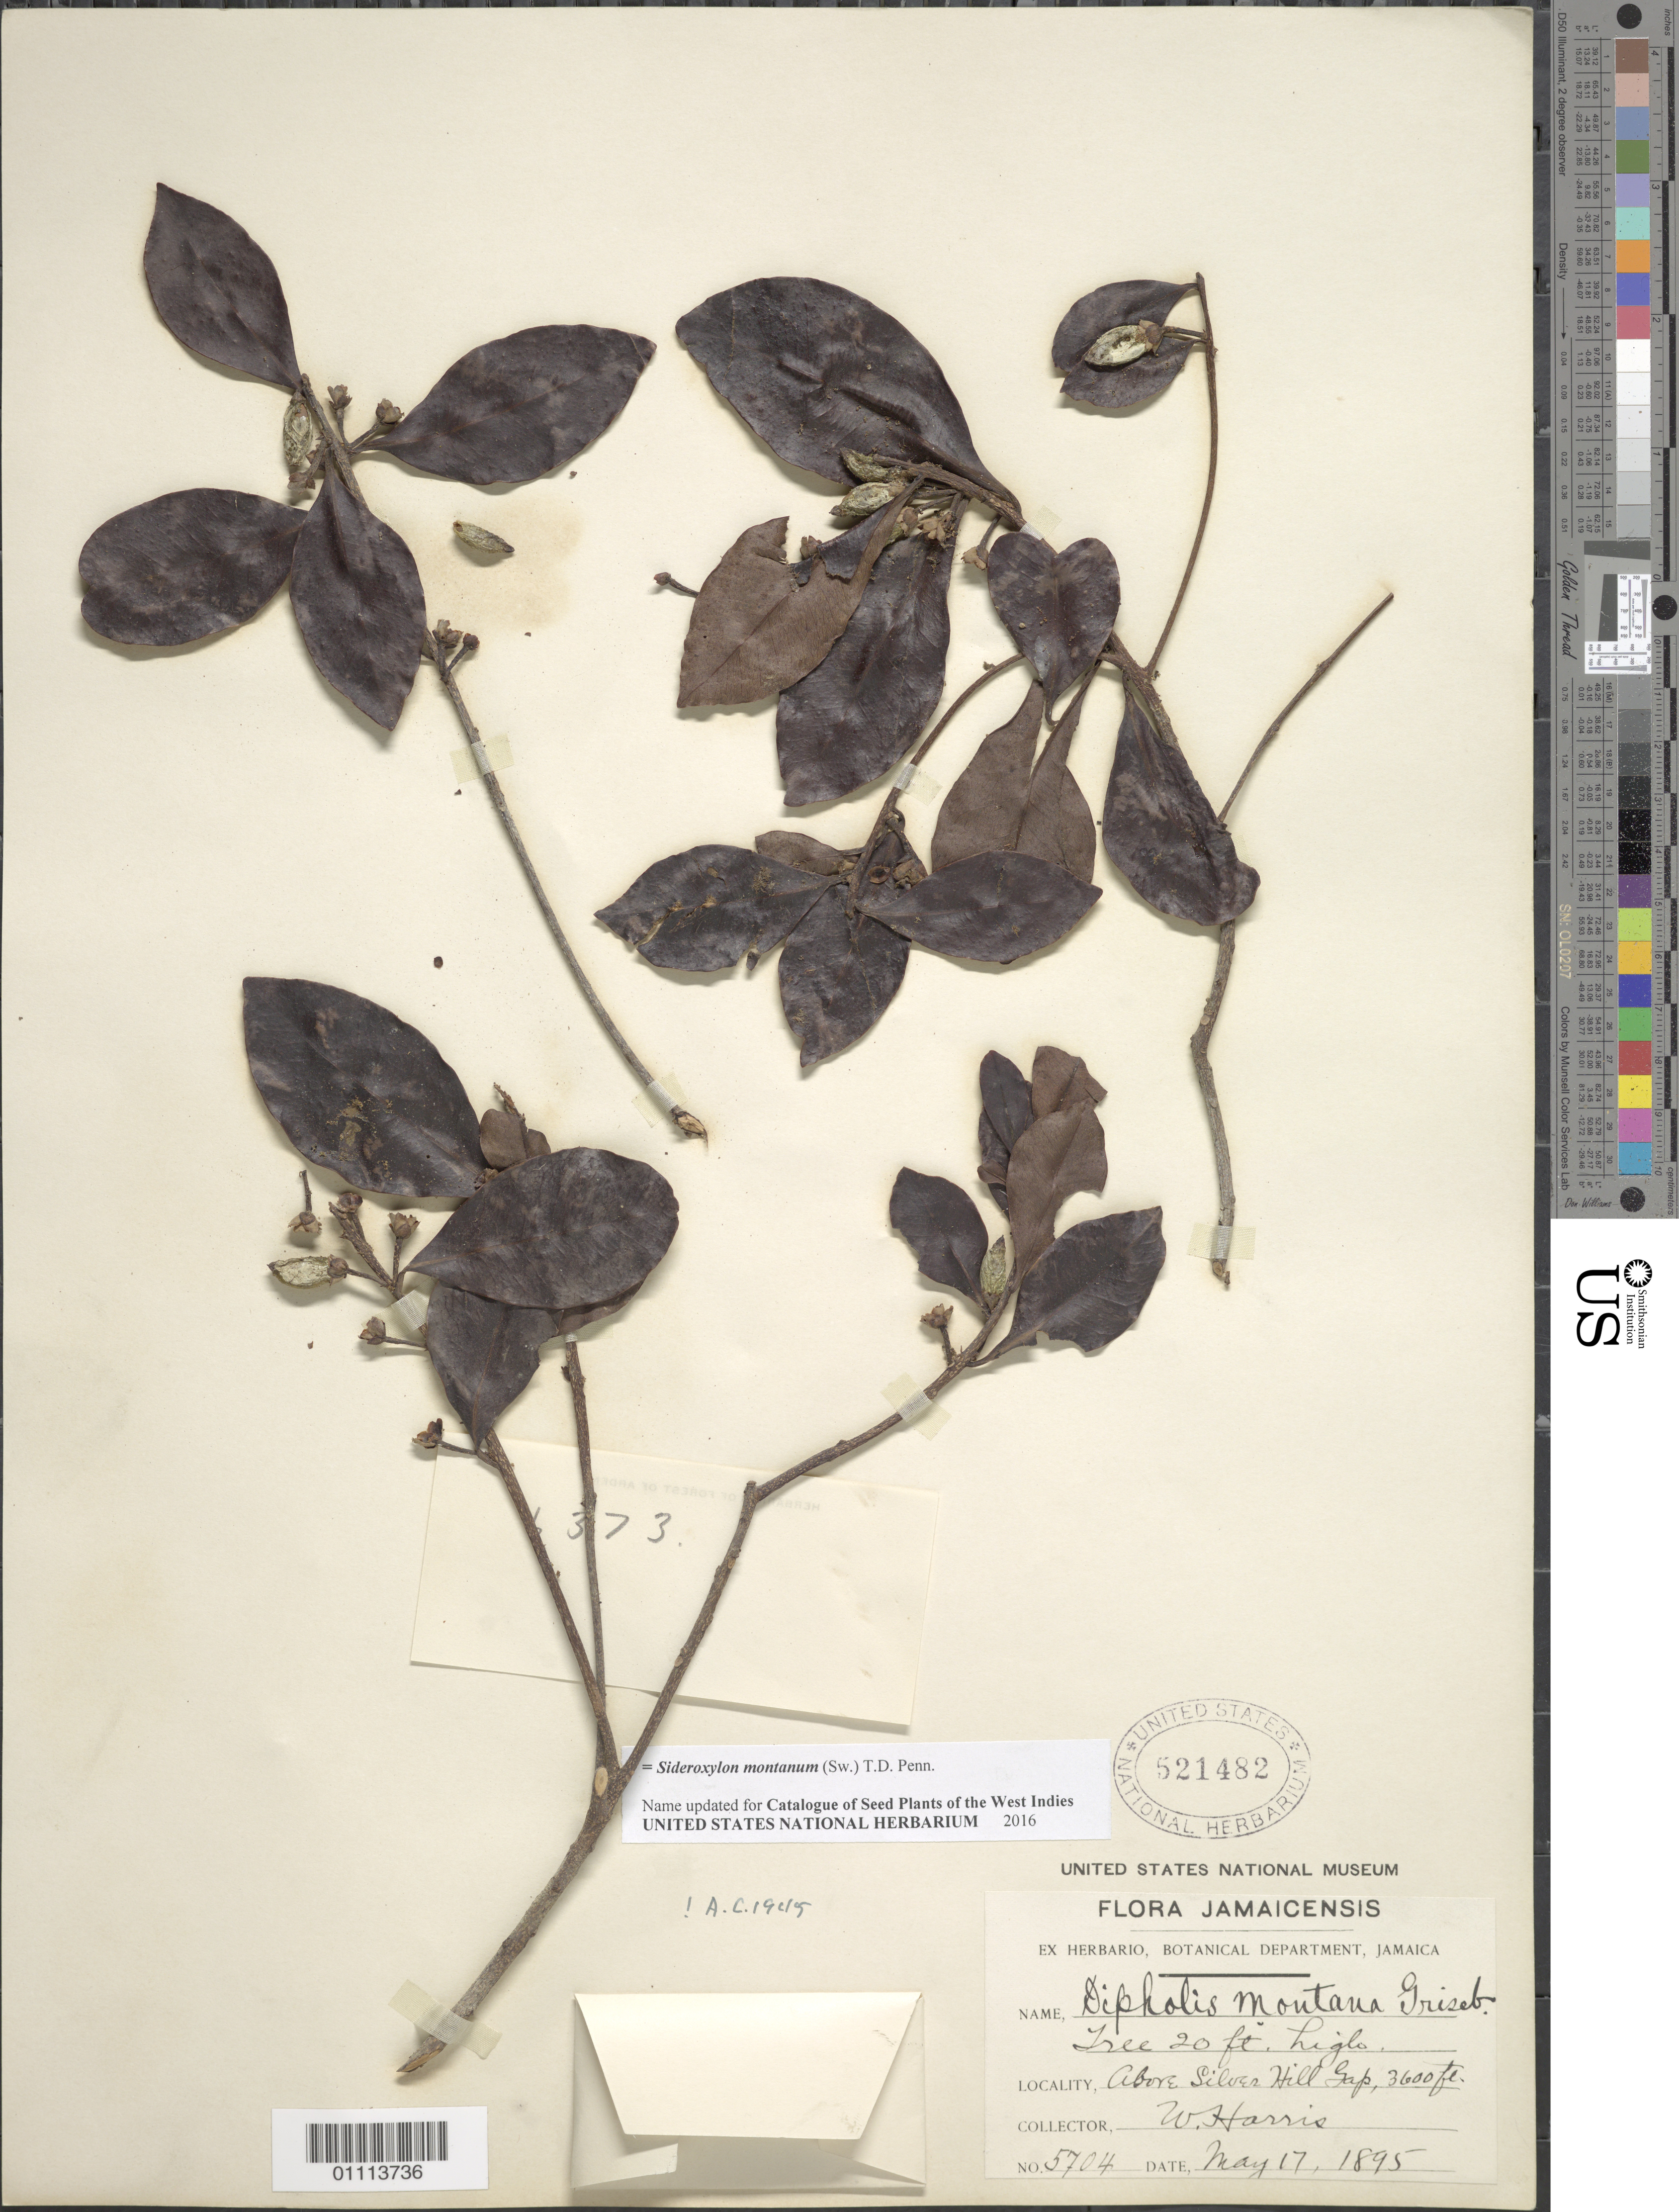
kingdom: Plantae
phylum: Tracheophyta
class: Magnoliopsida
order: Ericales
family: Sapotaceae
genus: Dipholis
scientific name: Dipholis montana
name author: (Sw.) Griseb.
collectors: W. Harris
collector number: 5704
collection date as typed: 17 May 1895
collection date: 1895-05-17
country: Jamaica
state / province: Saint Andrew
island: Jamaica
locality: Above Silver Hill Gap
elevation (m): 1097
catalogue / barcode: US 521482